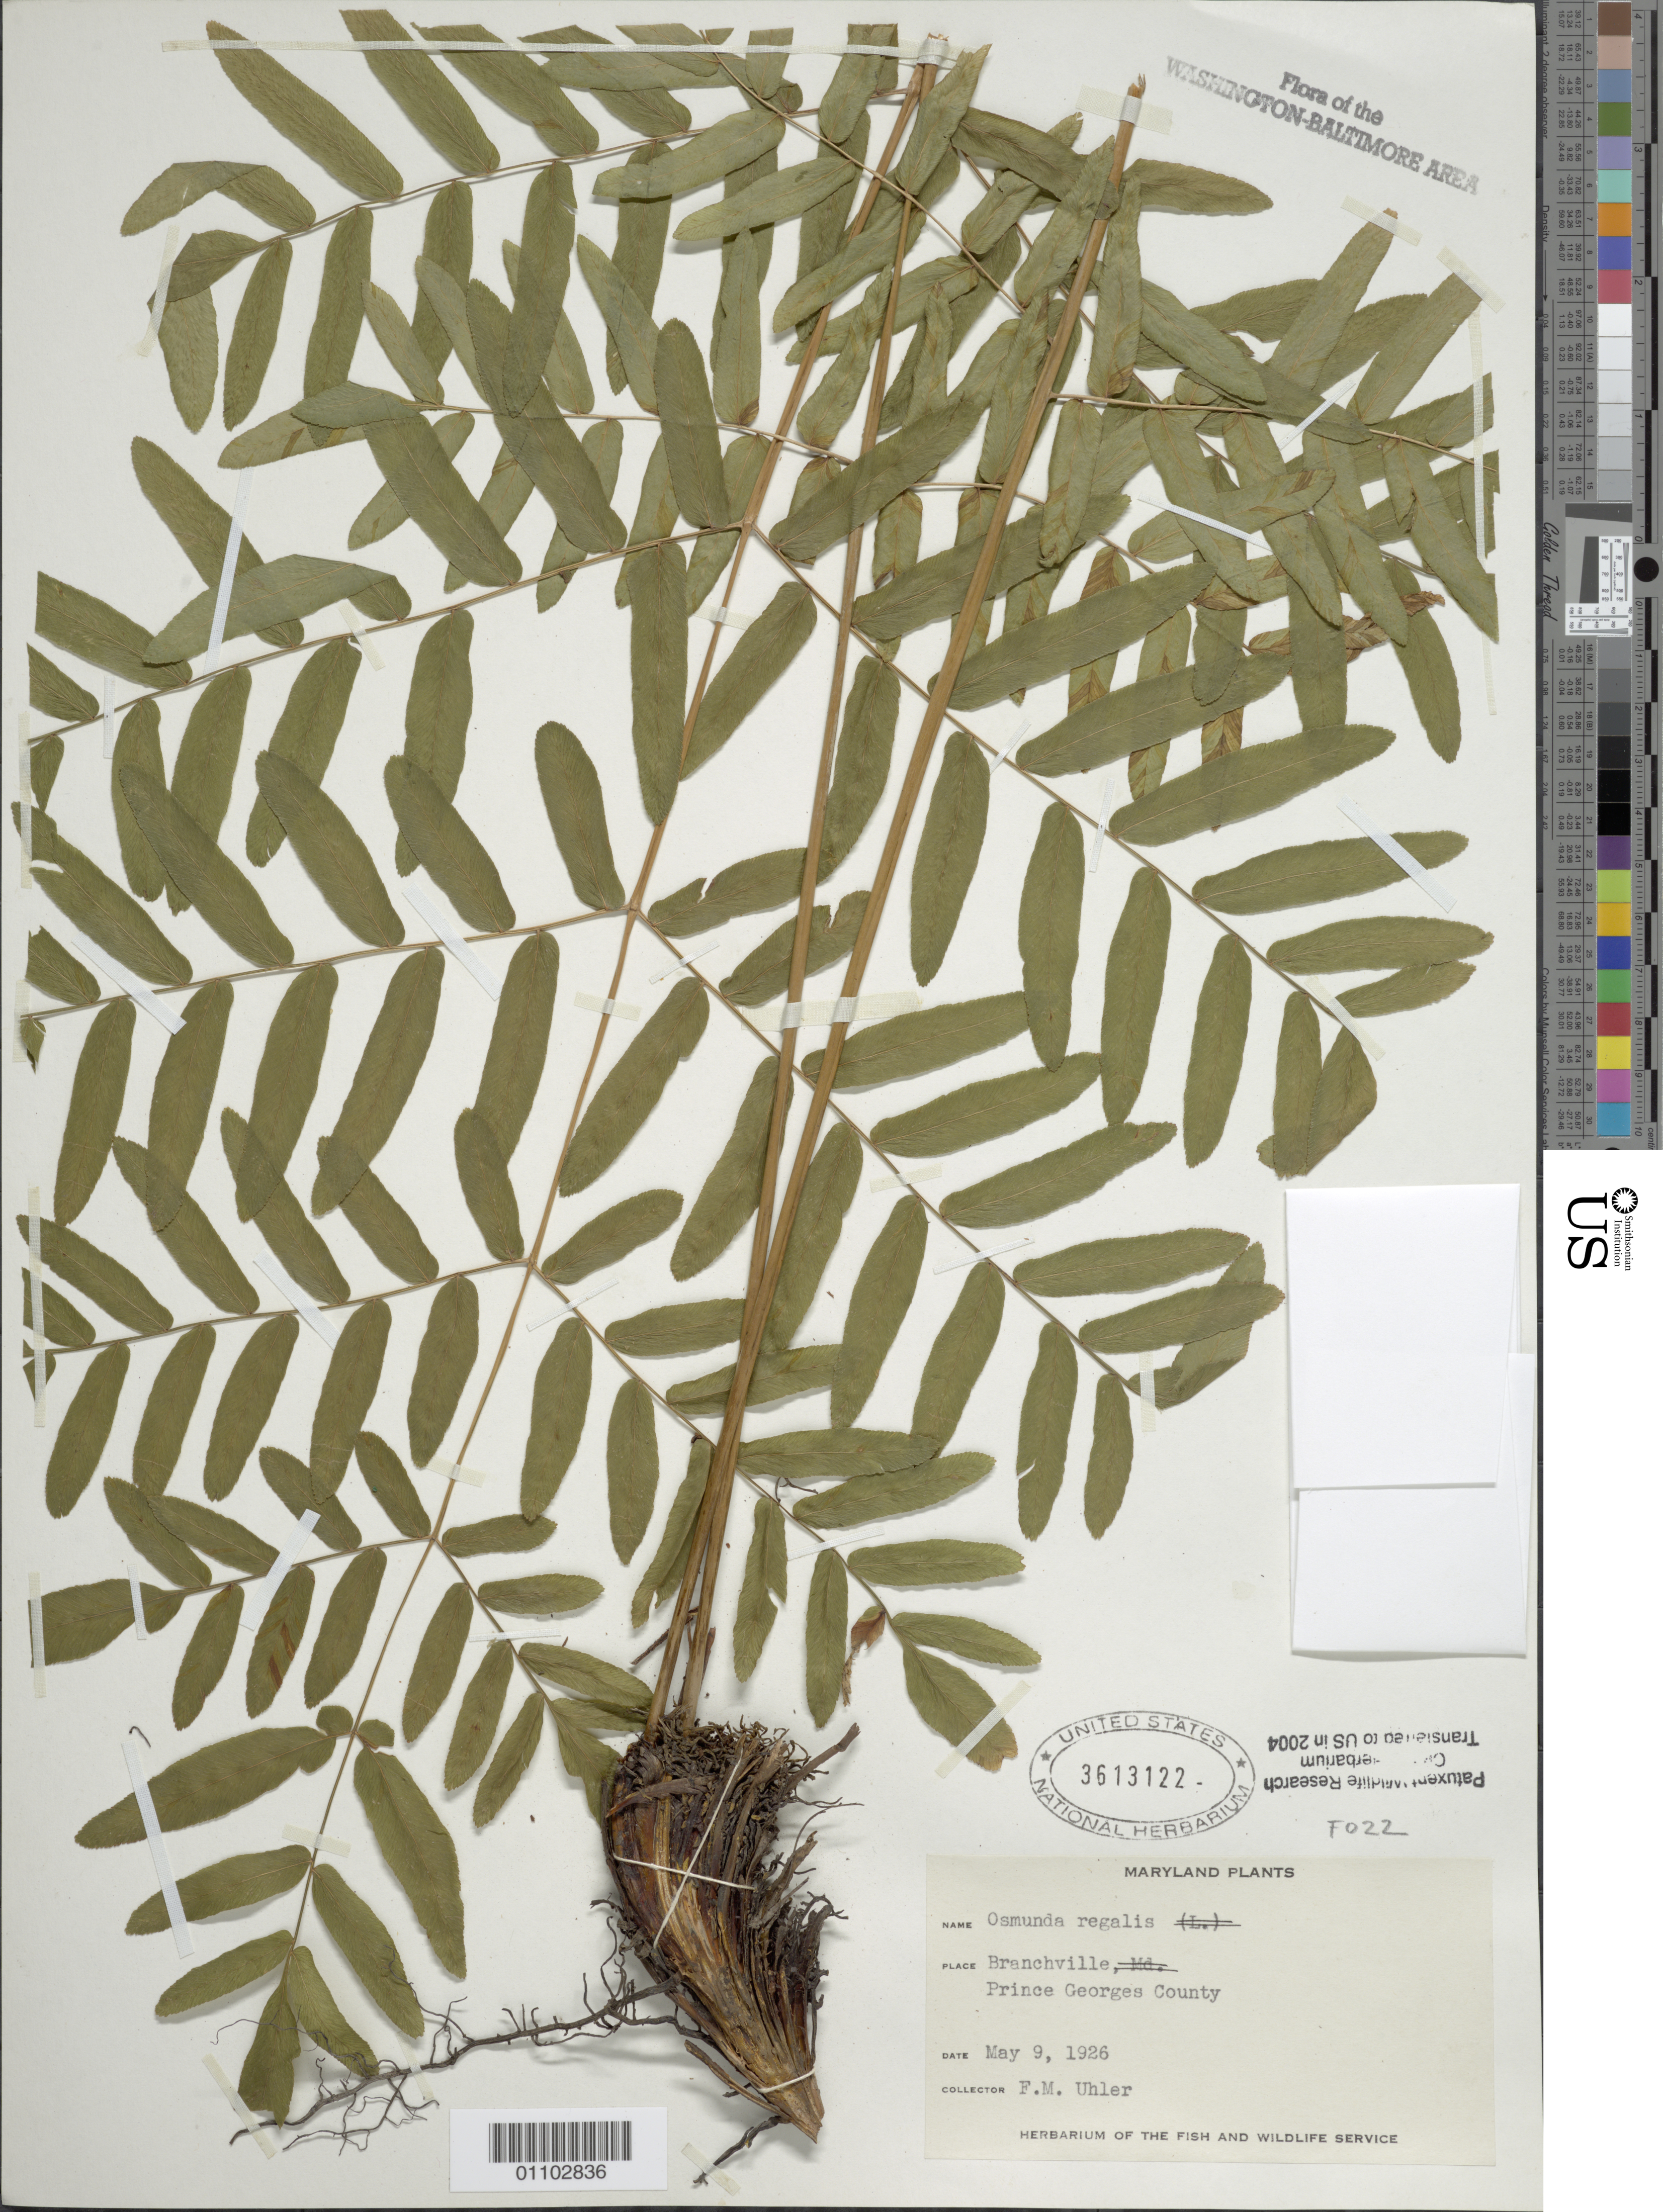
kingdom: Plantae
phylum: Tracheophyta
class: Polypodiopsida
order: Osmundales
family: Osmundaceae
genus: Osmunda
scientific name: Osmunda regalis var. spectabilis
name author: (Willd.) A. Gray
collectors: F. Uhler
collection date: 1926-05-09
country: United States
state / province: Maryland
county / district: Prince George's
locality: Branchville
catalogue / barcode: US 3613122